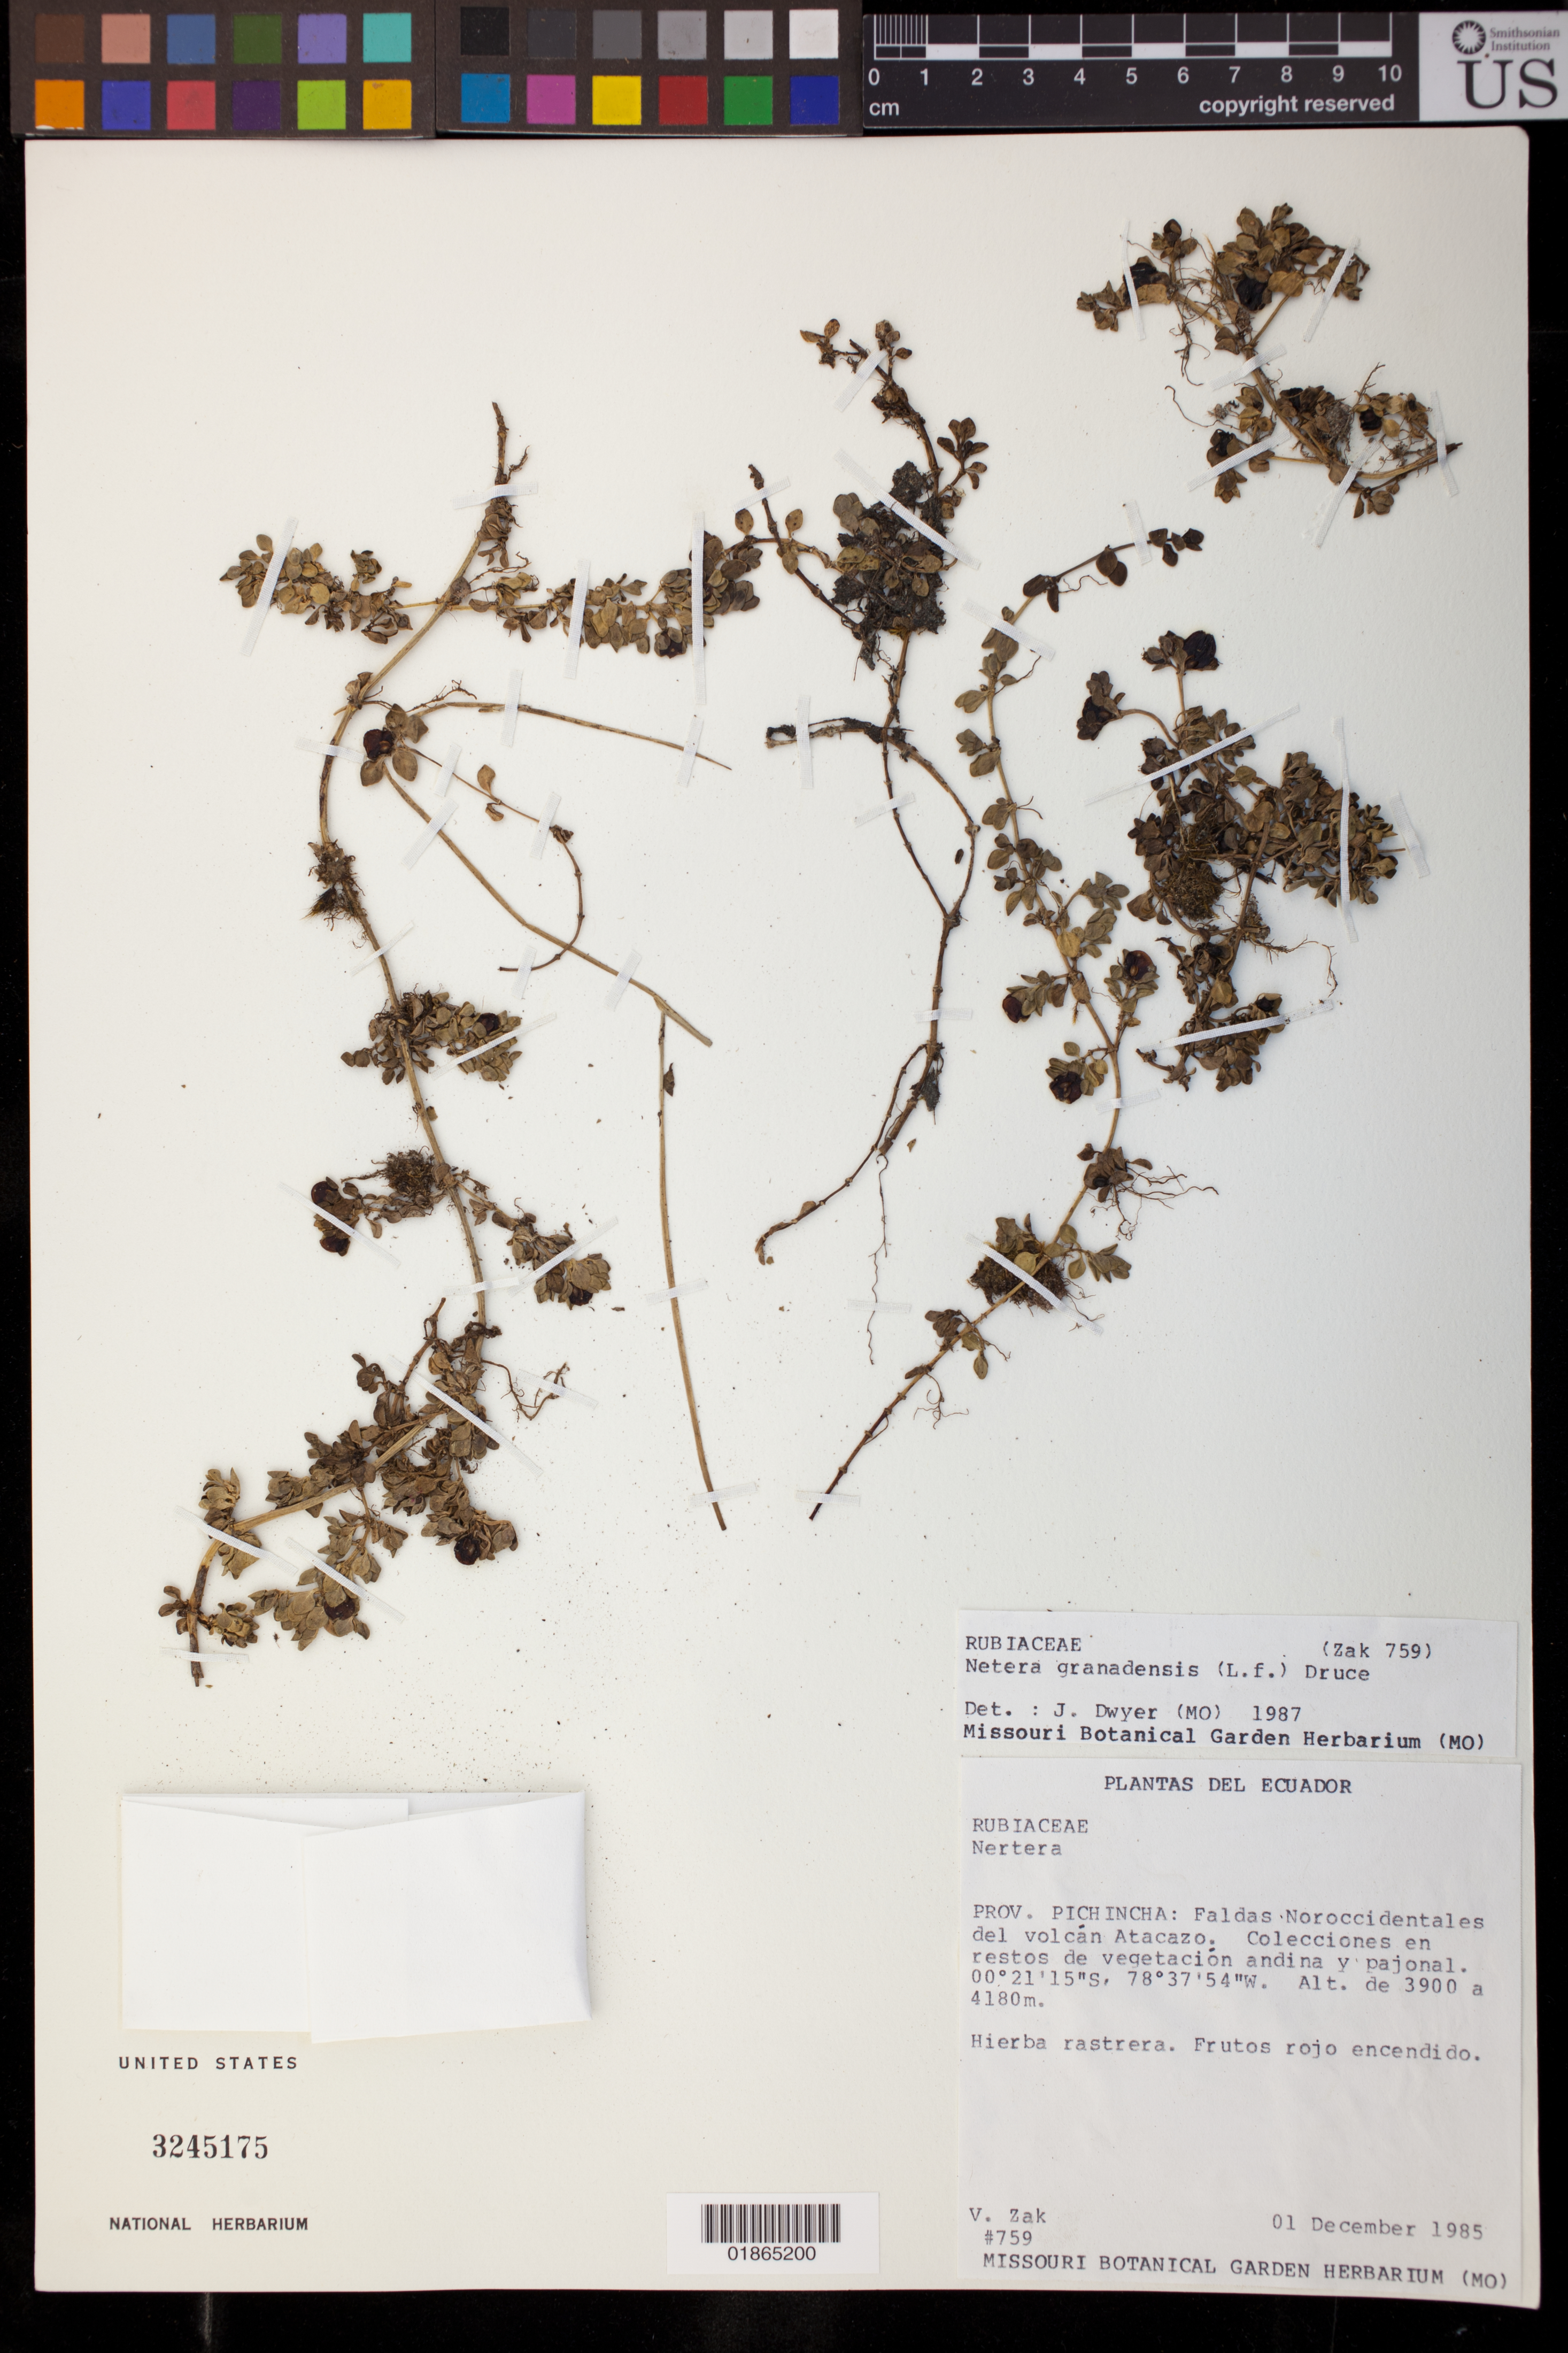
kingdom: Plantae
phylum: Tracheophyta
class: Magnoliopsida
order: Gentianales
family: Rubiaceae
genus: Nertera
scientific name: Nertera granadensis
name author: (Mutis ex L. f.) Druce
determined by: Dwyer, J. D., (MO), Missouri Botanical Garden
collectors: V. Zak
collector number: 759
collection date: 1985-12-01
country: Ecuador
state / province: Pichincha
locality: Prov. Pichincha: Faldas Noroccidentales del volcan Atacazo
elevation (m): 3900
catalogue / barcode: US 3245175